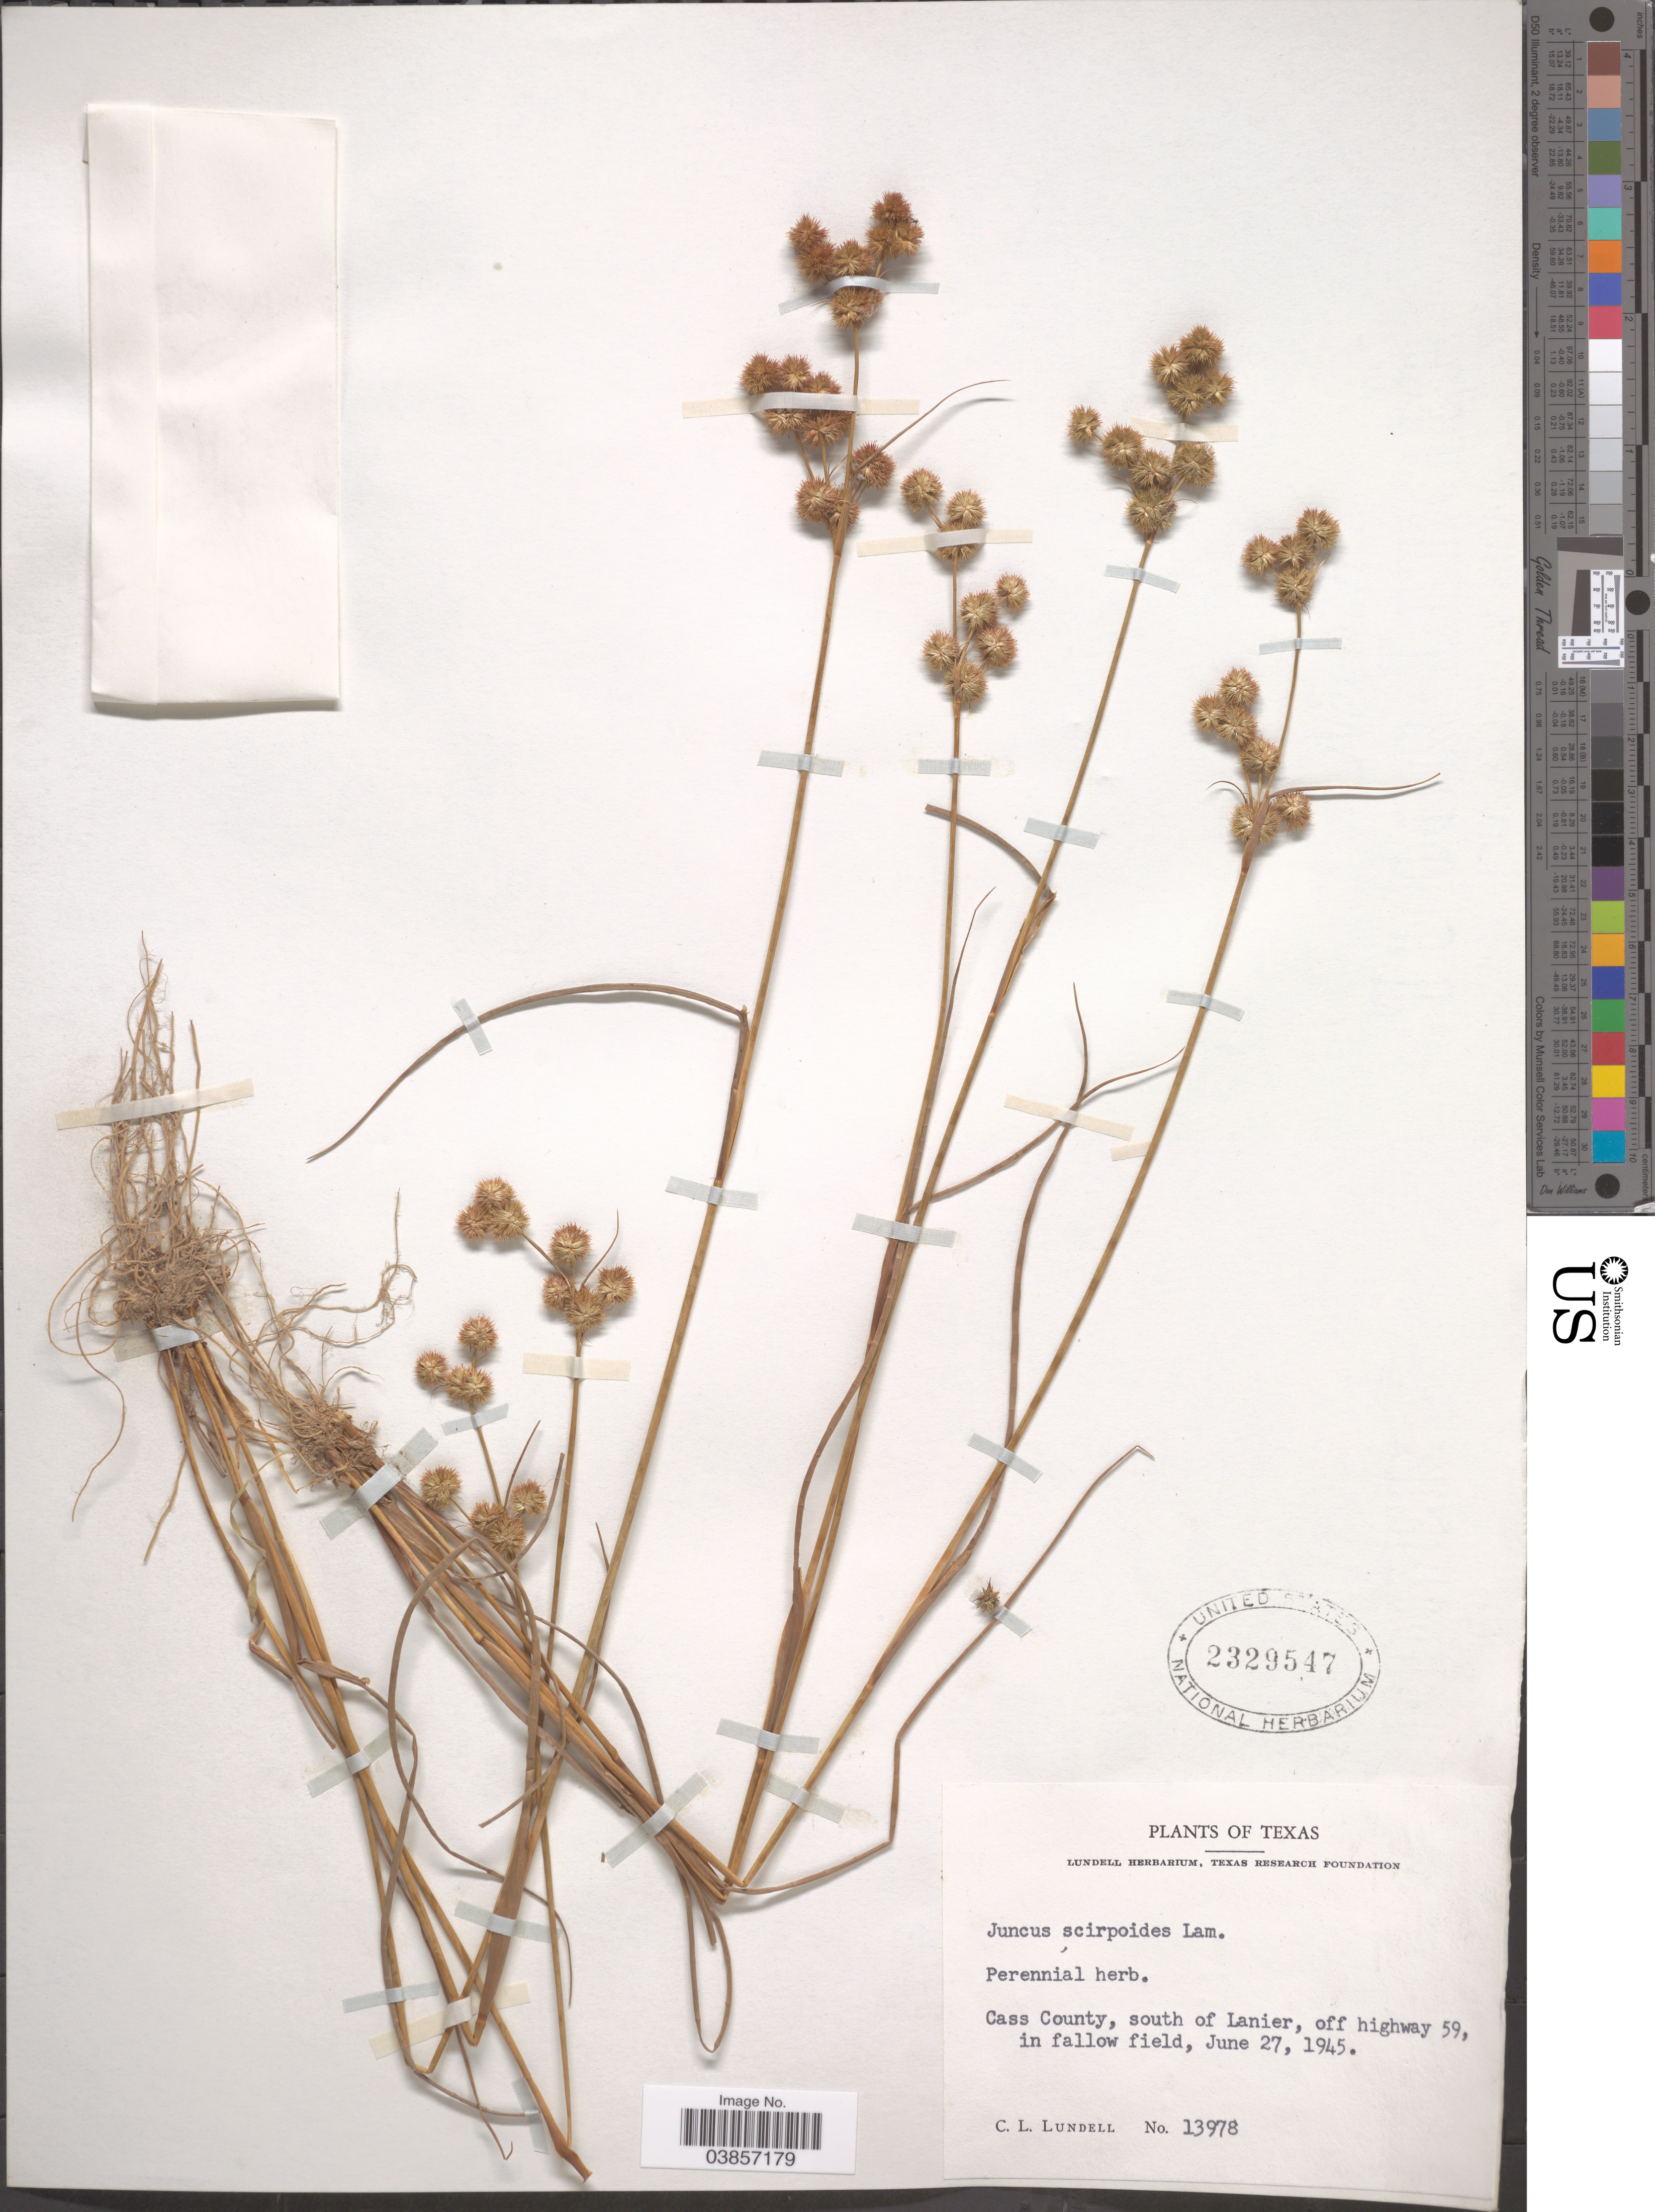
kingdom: Plantae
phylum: Tracheophyta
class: Liliopsida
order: Poales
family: Juncaceae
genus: Juncus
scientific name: Juncus scirpoides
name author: Lam.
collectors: C. L. Lundell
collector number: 13978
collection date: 1945-06-27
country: United States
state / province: Texas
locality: Cass County, south of Lanier, off highway 59, in fallow field.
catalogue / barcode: US 2329547